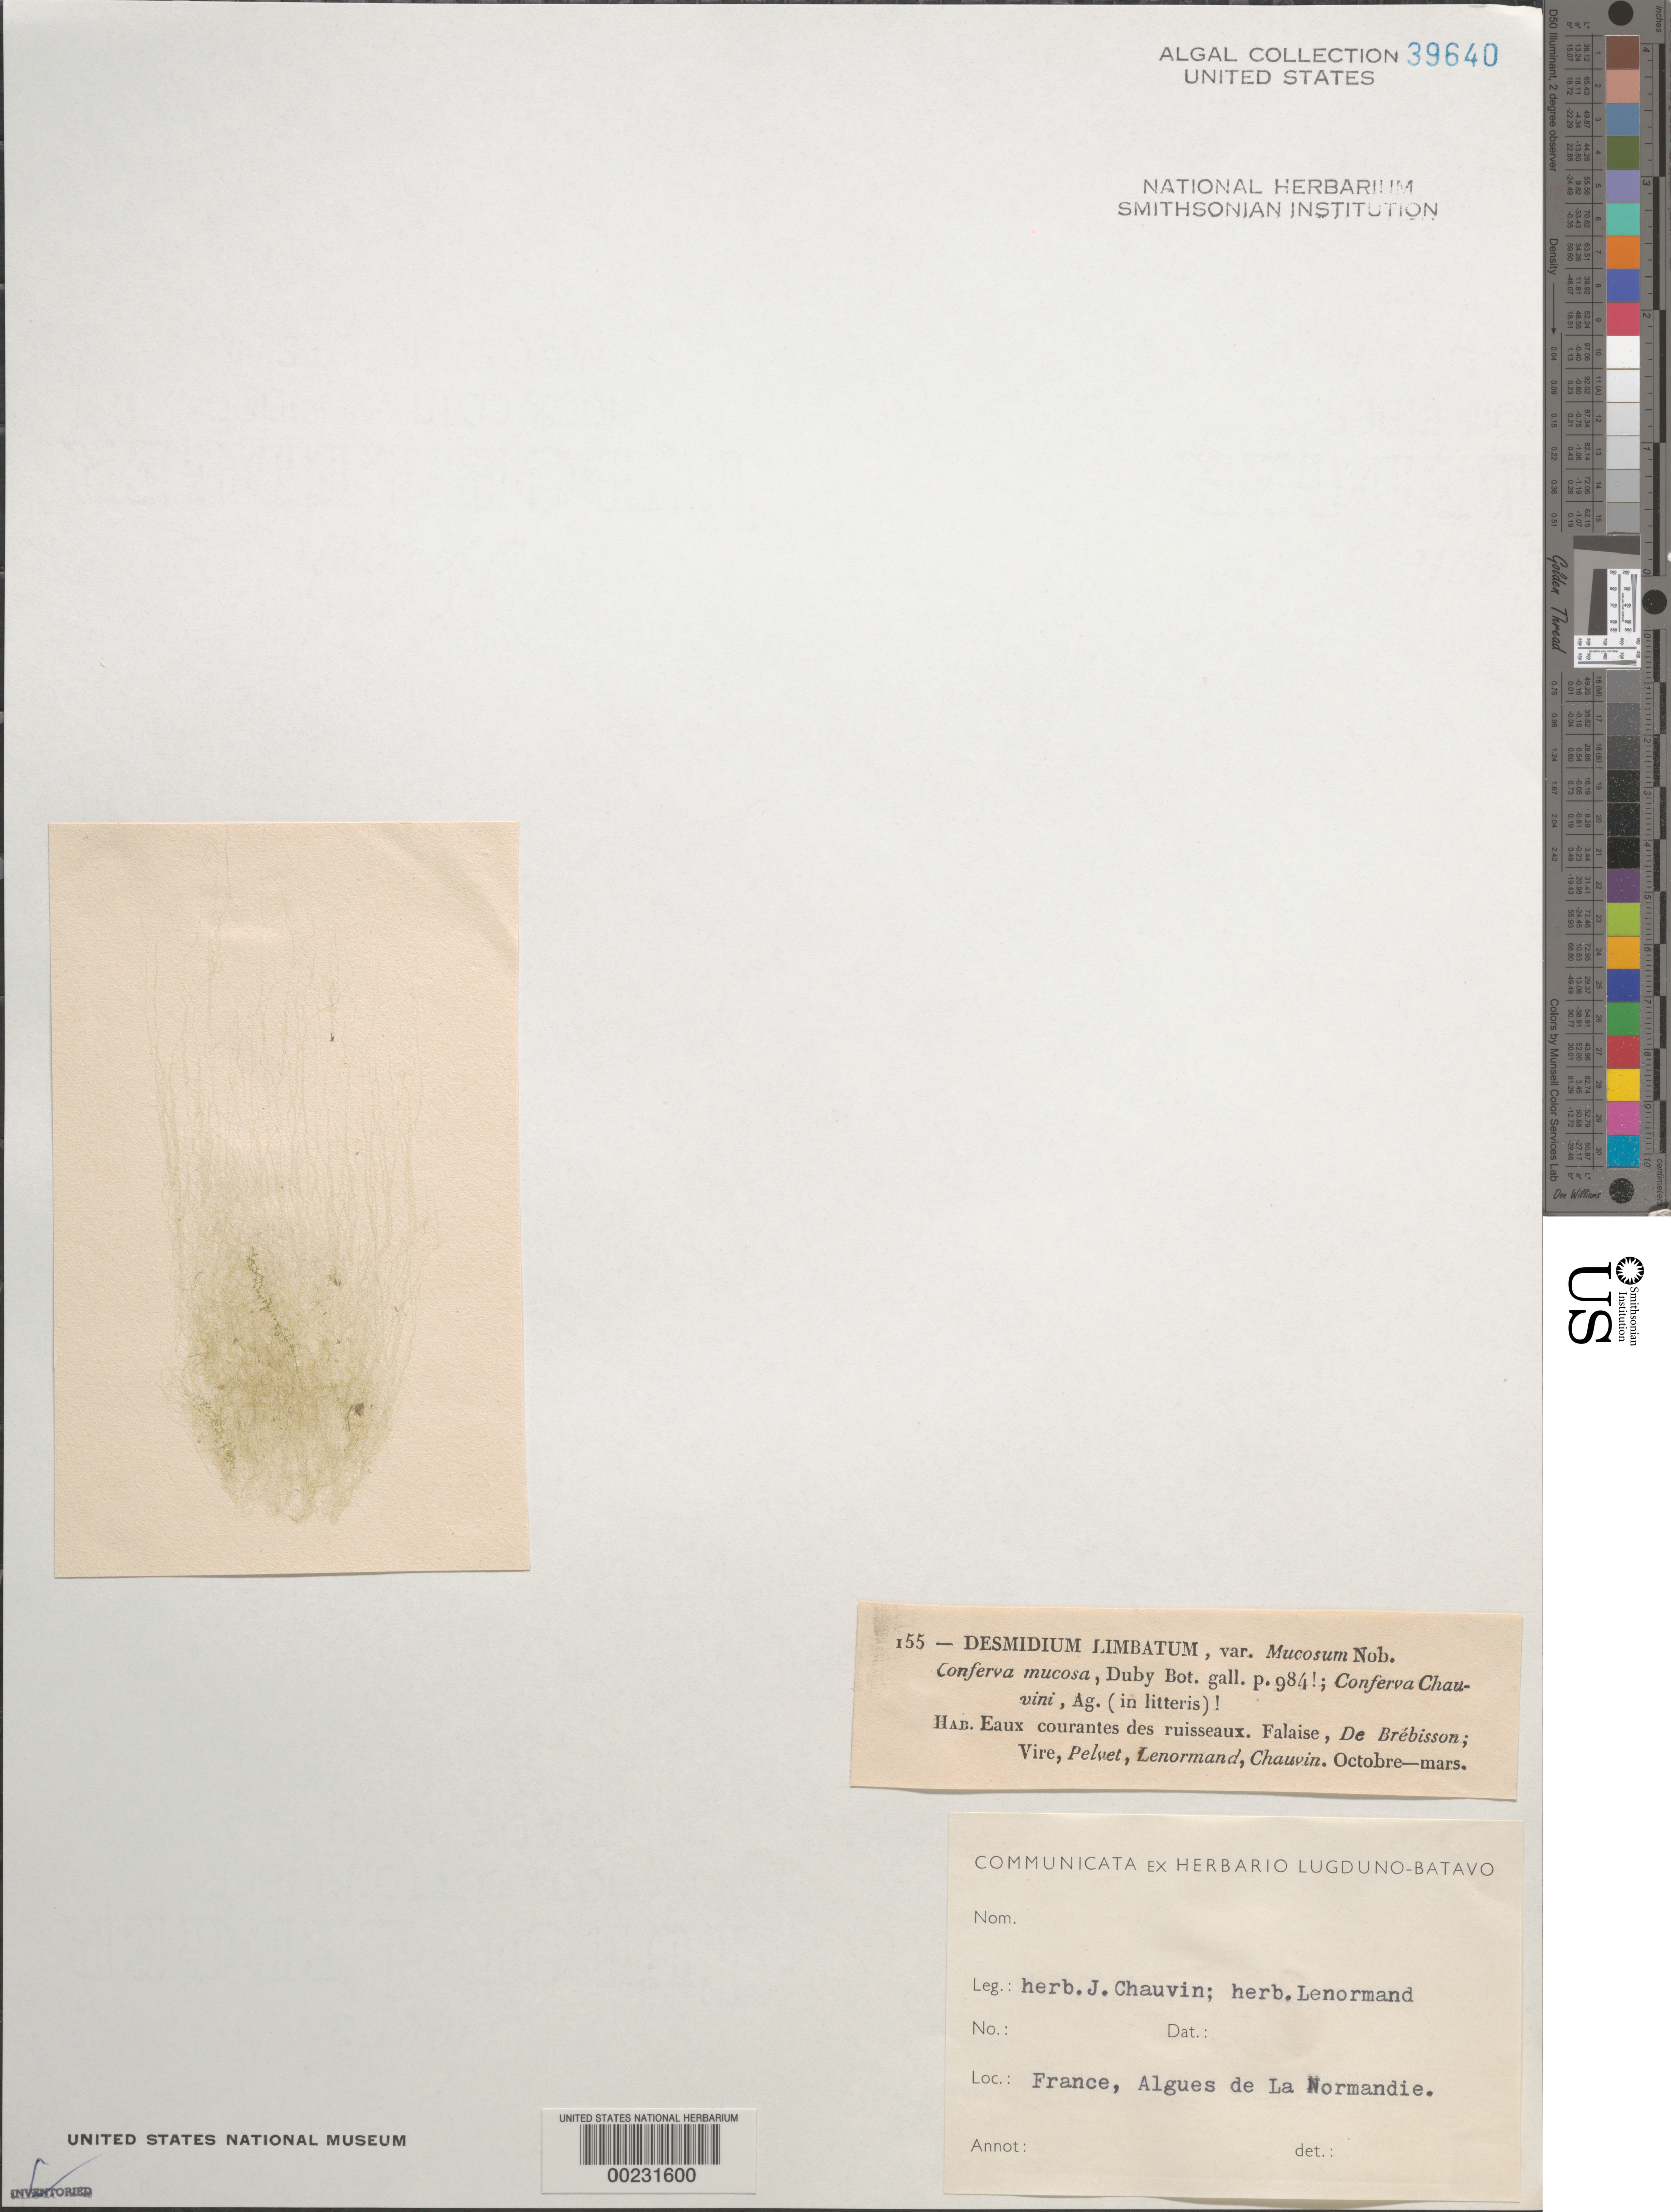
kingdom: Plantae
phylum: Charophyta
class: Zygnematophyceae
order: Zygnematales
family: Desmidiaceae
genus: Desmidium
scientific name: Desmidium limbatum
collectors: J. Chauvin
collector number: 155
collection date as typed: Oct 18-- to -- Mar 18--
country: France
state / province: Normandie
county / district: Calvados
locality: Falaise, Vire, Normandy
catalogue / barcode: US 39640